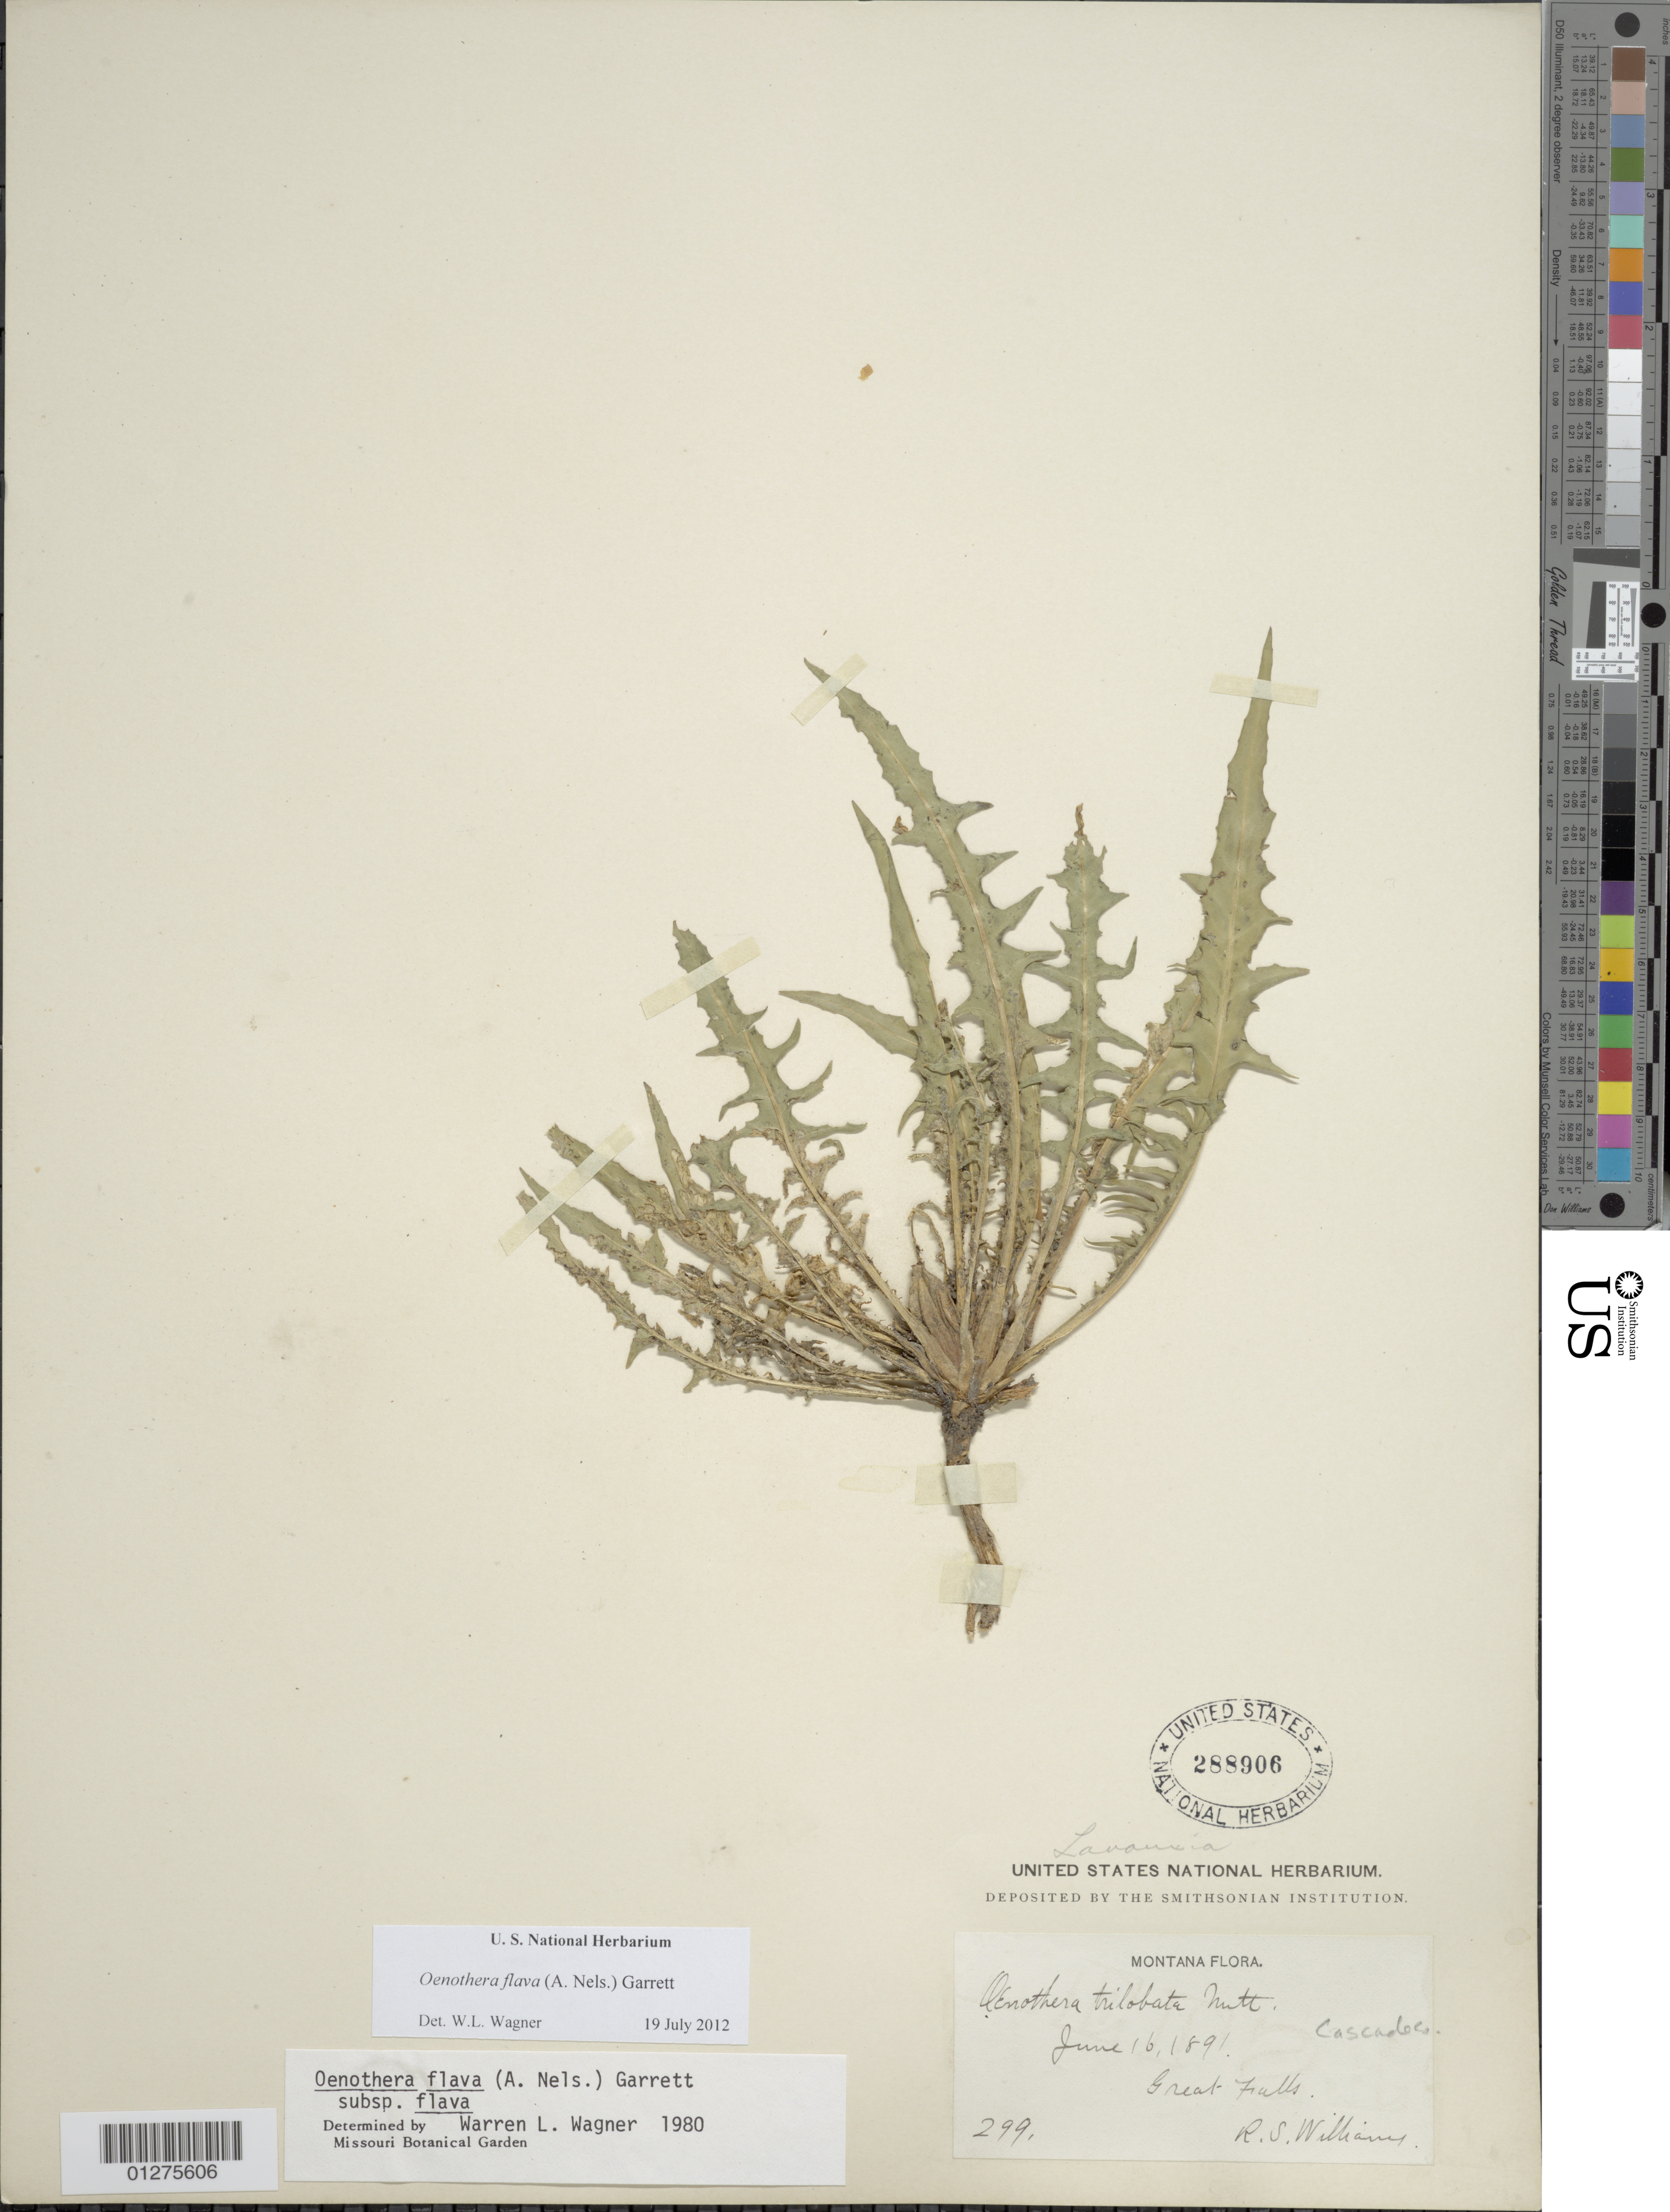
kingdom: Plantae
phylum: Tracheophyta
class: Magnoliopsida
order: Myrtales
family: Onagraceae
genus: Oenothera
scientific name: Oenothera flava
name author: (A. Nelson) Garrett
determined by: Wagner, W. L., (BOT), Smithsonian Institution - National Museum of Natural History (UNITED STATES)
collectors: R. S. Williams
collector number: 299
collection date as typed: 16 Jun 1891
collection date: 1891-06-16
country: United States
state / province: Montana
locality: Great Falls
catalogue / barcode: US 288906